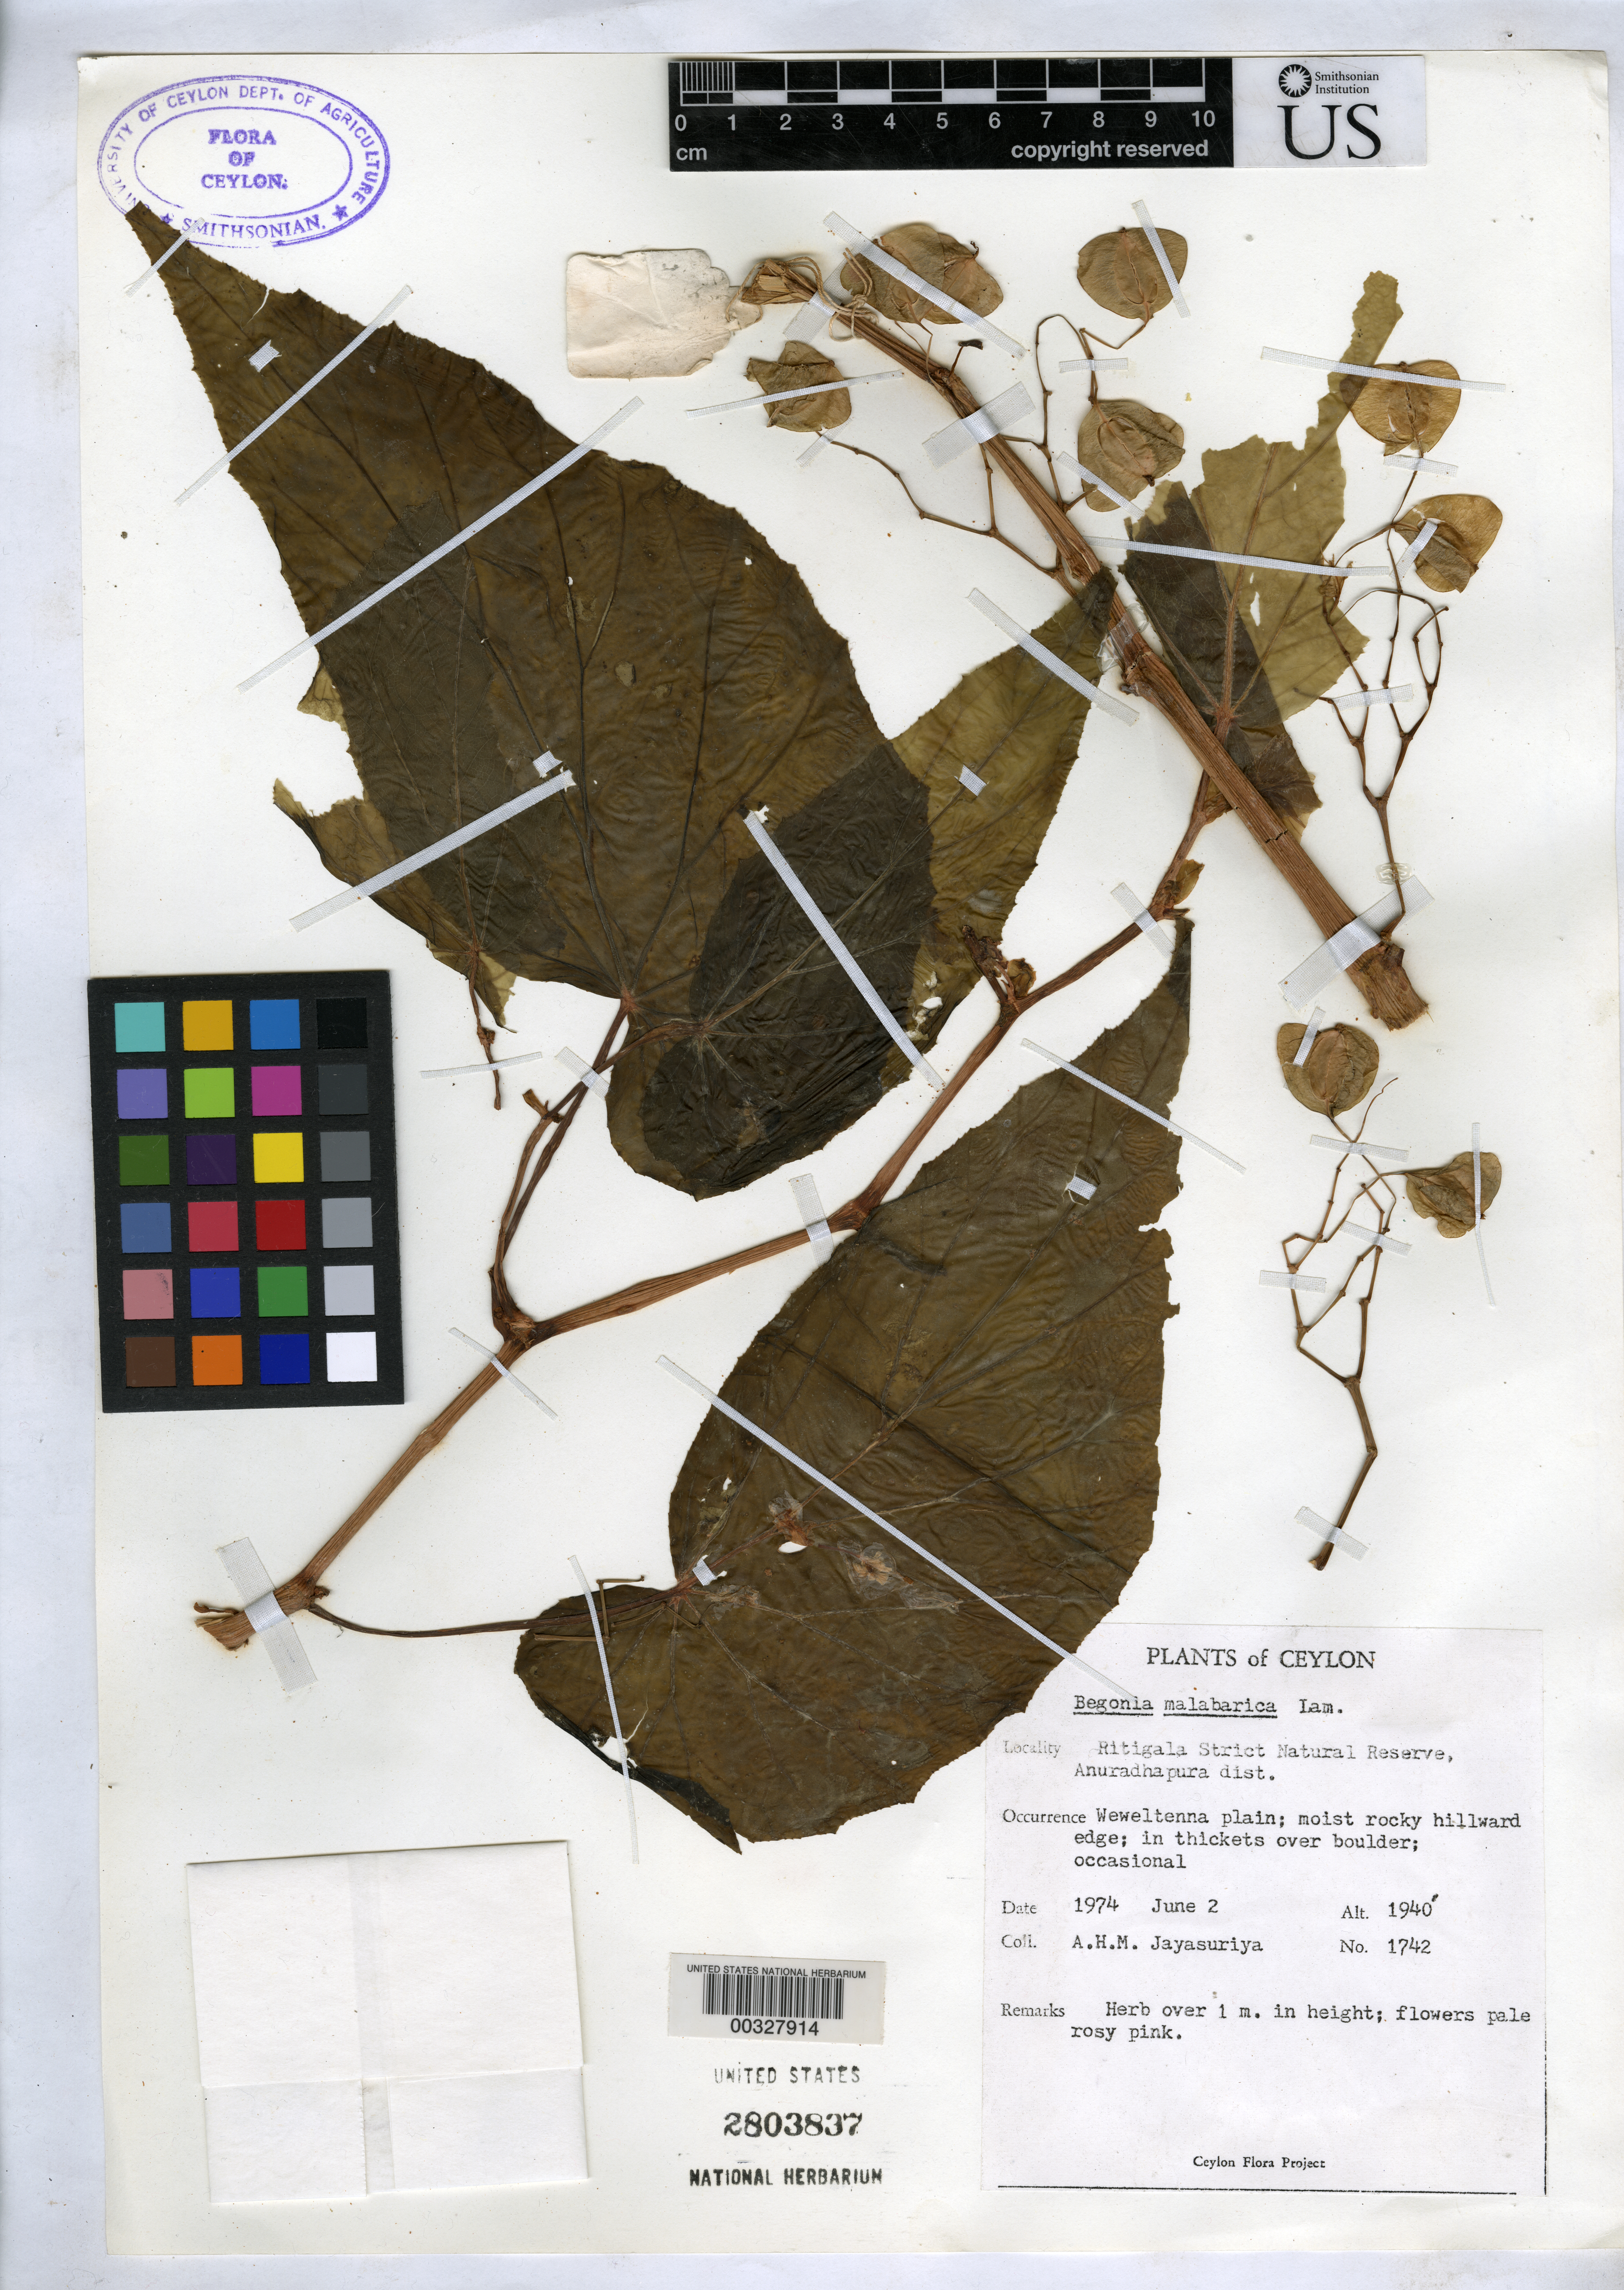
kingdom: Plantae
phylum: Tracheophyta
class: Magnoliopsida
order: Cucurbitales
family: Begoniaceae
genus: Begonia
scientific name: Begonia malabarica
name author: Lam.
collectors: A. H. Jayasuriya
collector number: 1742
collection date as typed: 02 Jun 1974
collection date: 1974-06-02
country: Sri Lanka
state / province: North Central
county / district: Anuradapura Dist.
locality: Ritigala strict natural reserve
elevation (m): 591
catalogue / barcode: US 2803837